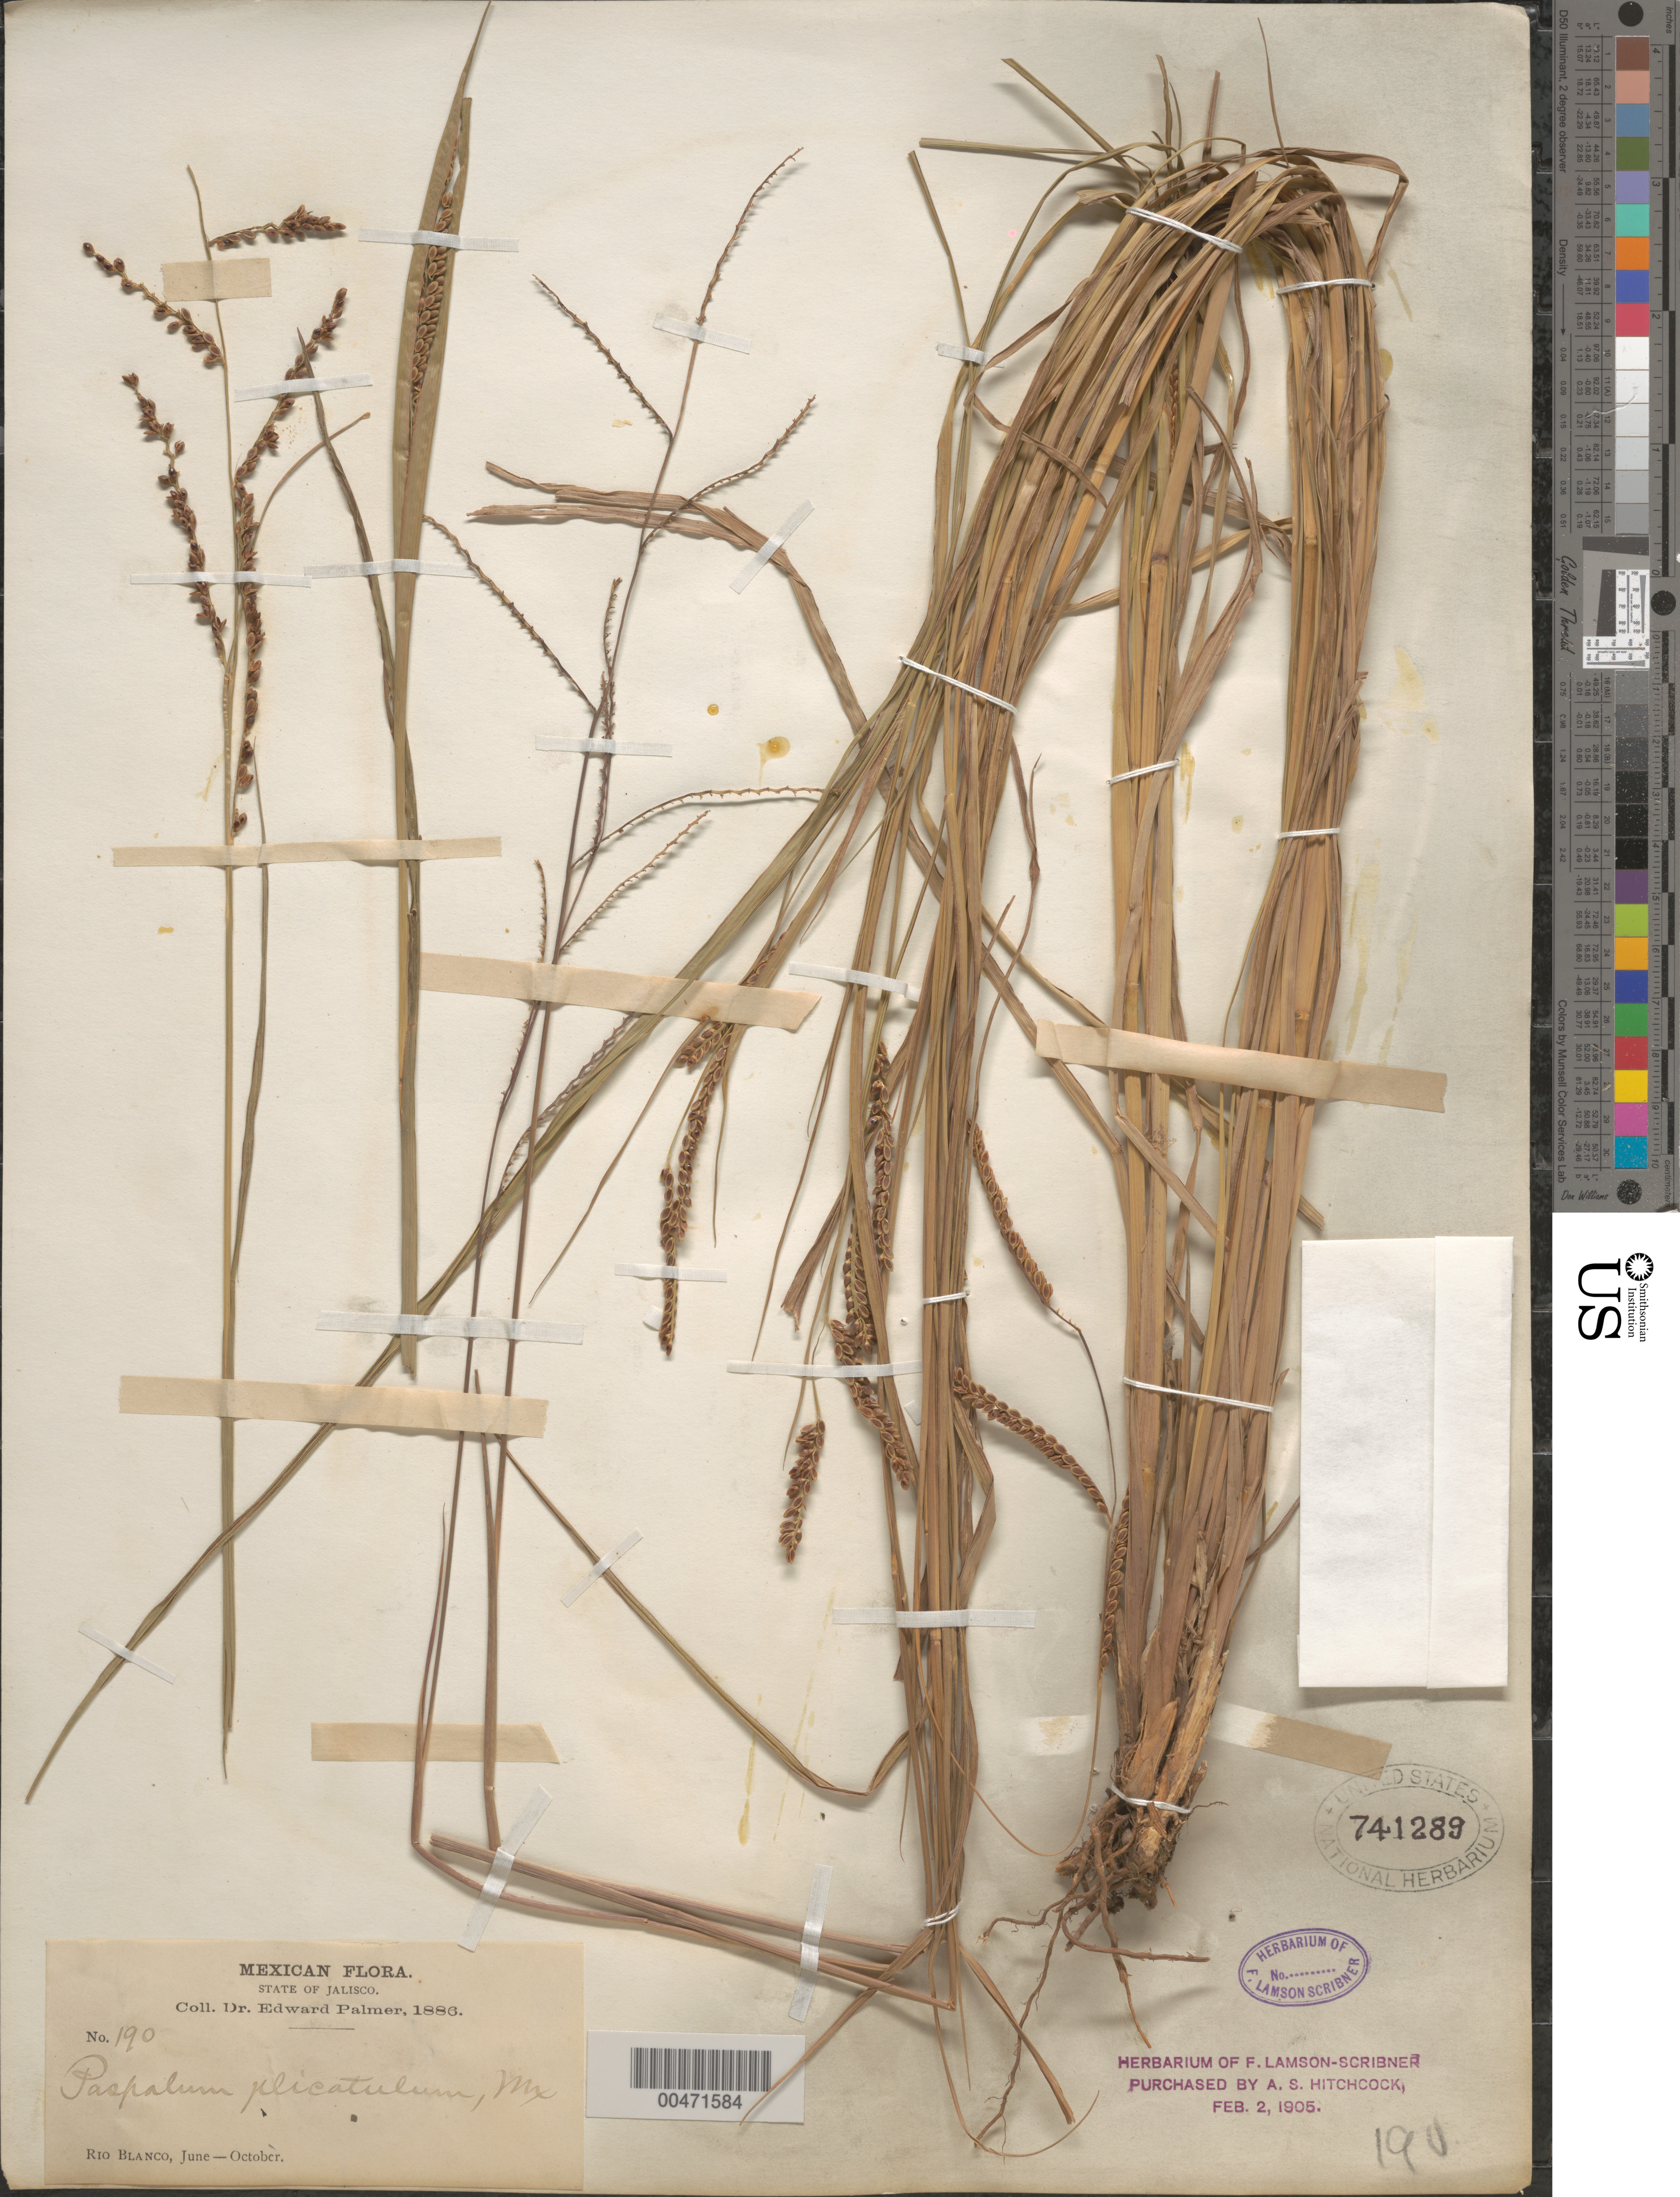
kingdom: Plantae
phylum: Tracheophyta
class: Liliopsida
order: Poales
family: Poaceae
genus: Paspalum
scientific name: Paspalum plicatulum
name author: Michx.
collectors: E. Palmer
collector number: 190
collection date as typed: Jun 1886 to Oct 1886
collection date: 1886-06/1886-10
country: Mexico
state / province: Jalisco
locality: Rio Blanco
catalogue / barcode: US 741289